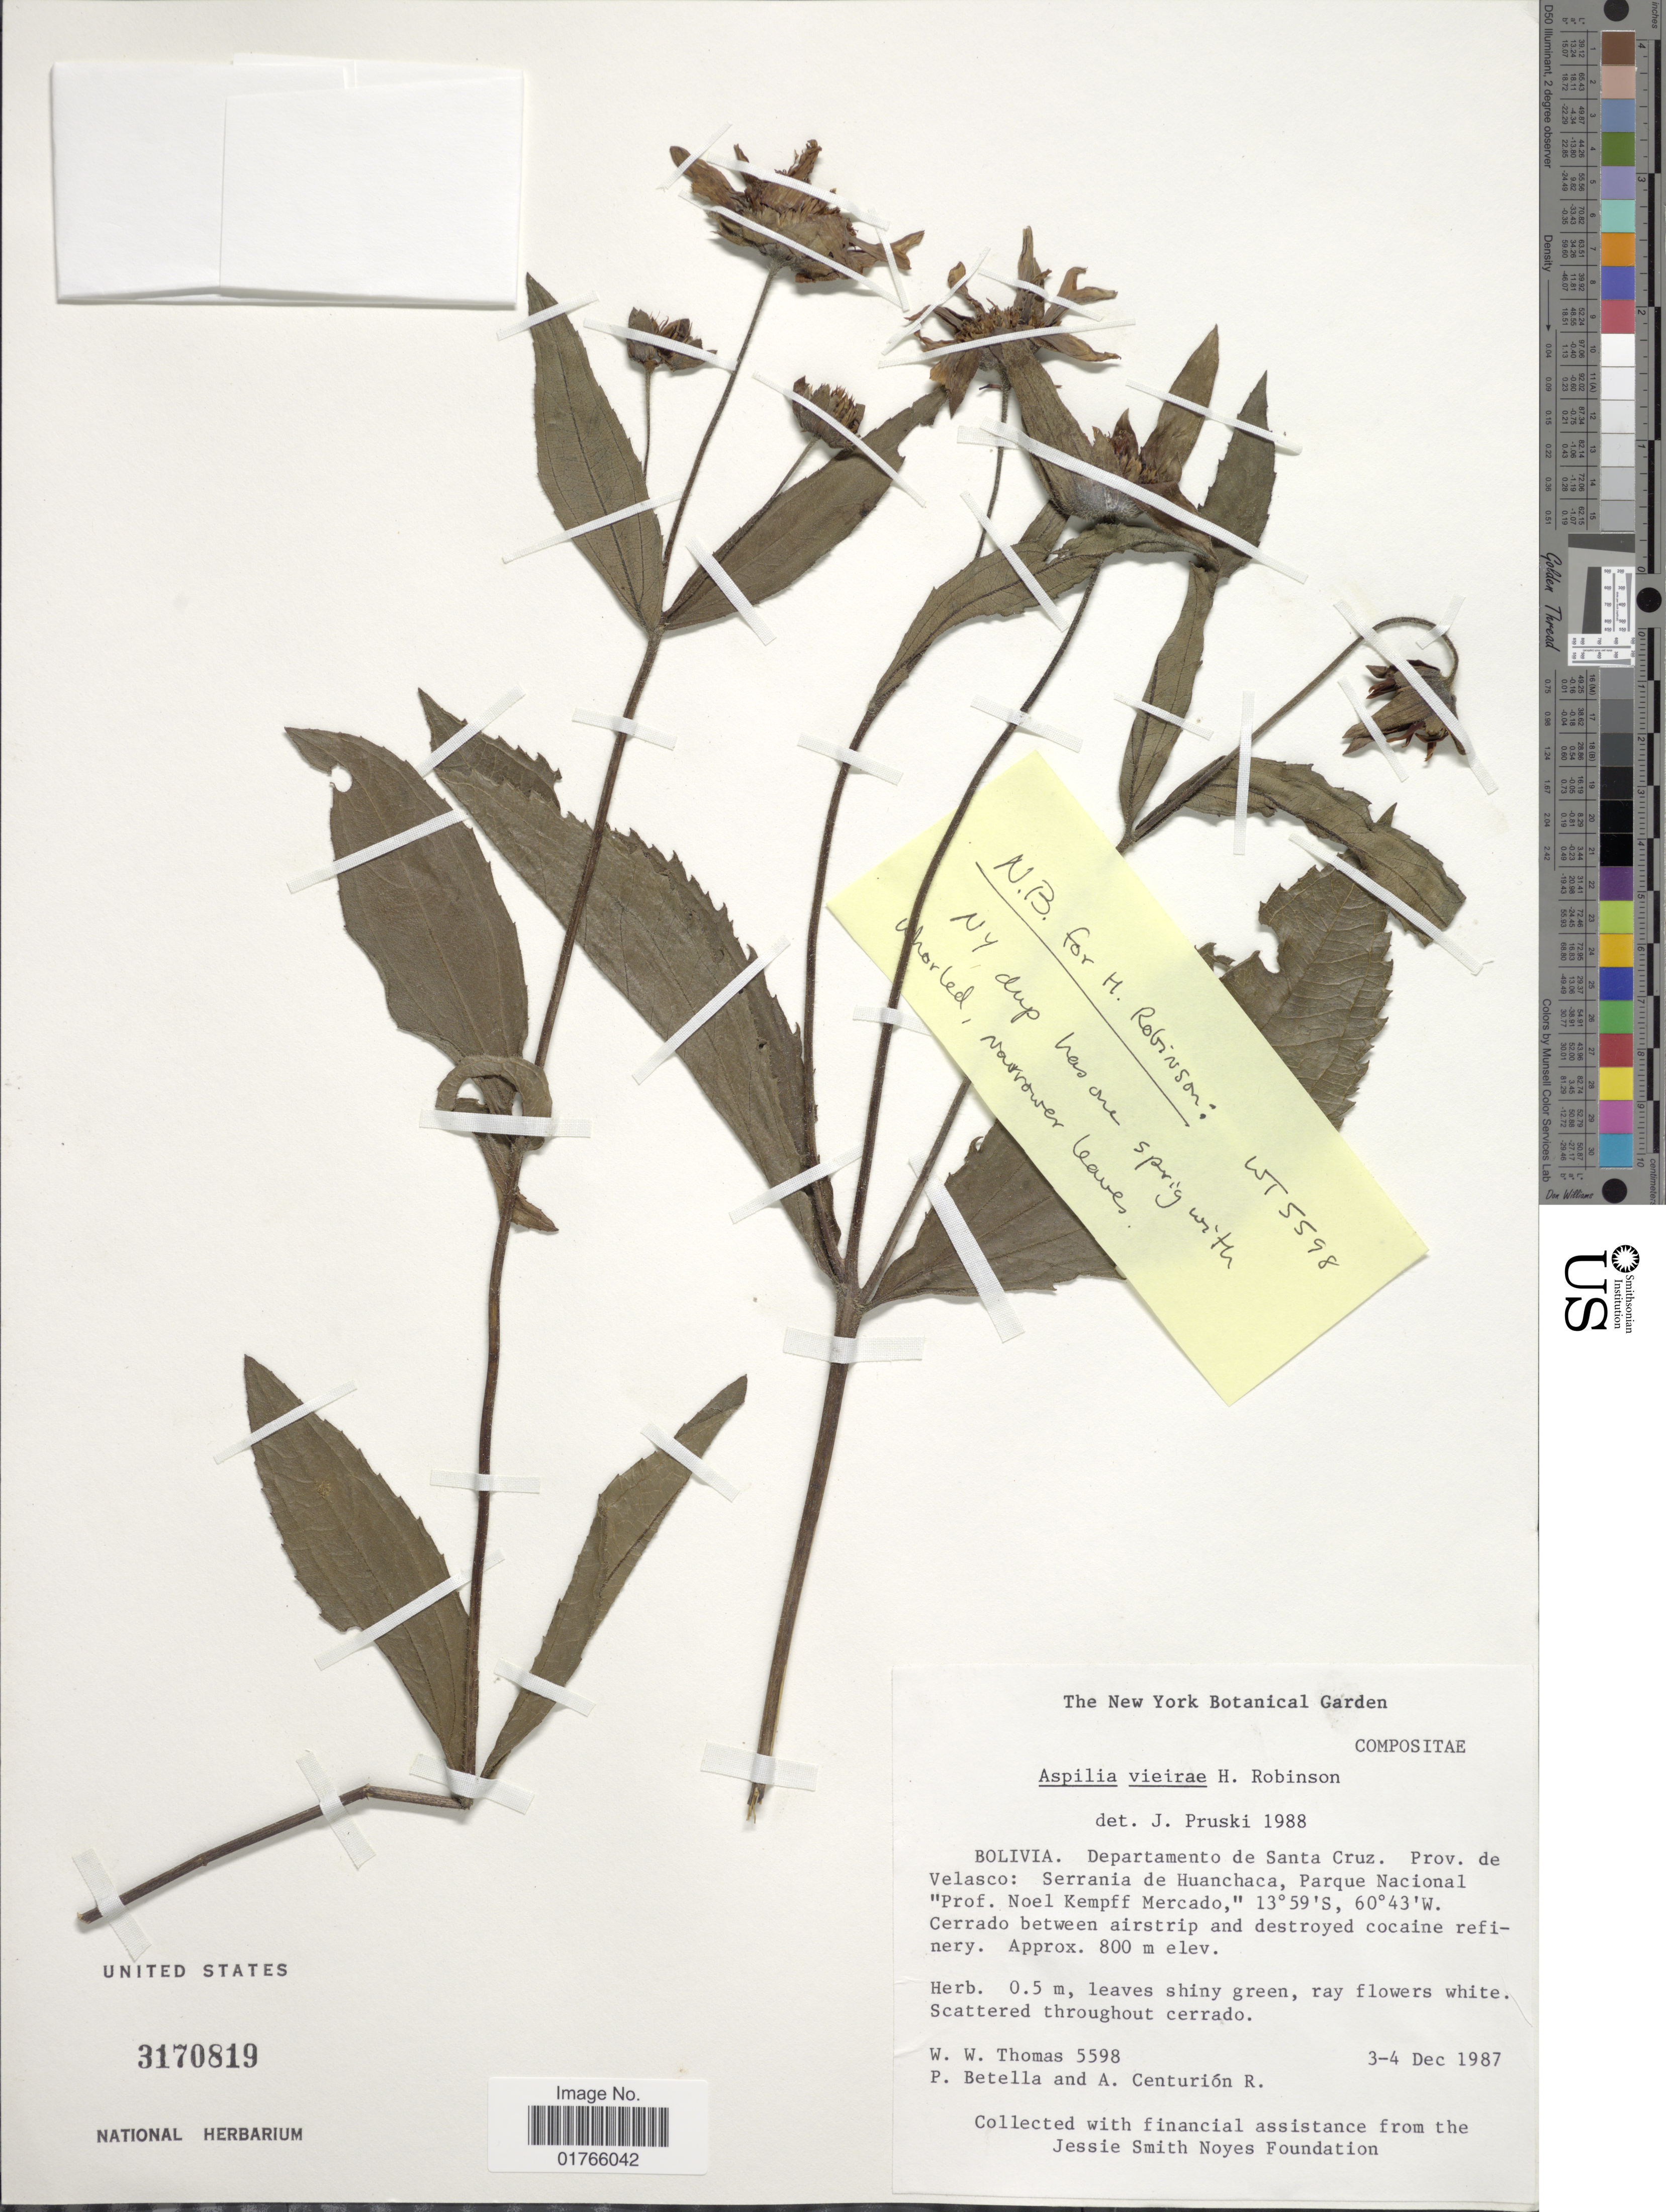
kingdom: Plantae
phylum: Tracheophyta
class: Magnoliopsida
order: Asterales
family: Asteraceae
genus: Aspilia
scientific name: Aspilia vieirae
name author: H. Rob.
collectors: W. W. Thomas, P. Betella & A. Centurión R.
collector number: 5598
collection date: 1987-12-03/1987-12-04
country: Bolivia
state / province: Santa Cruz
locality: Prov. de Velasco, Serrania de Huanchaca, Parque Nacional Prof. Noel Kempff Mercado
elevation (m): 800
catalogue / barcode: US 3170819